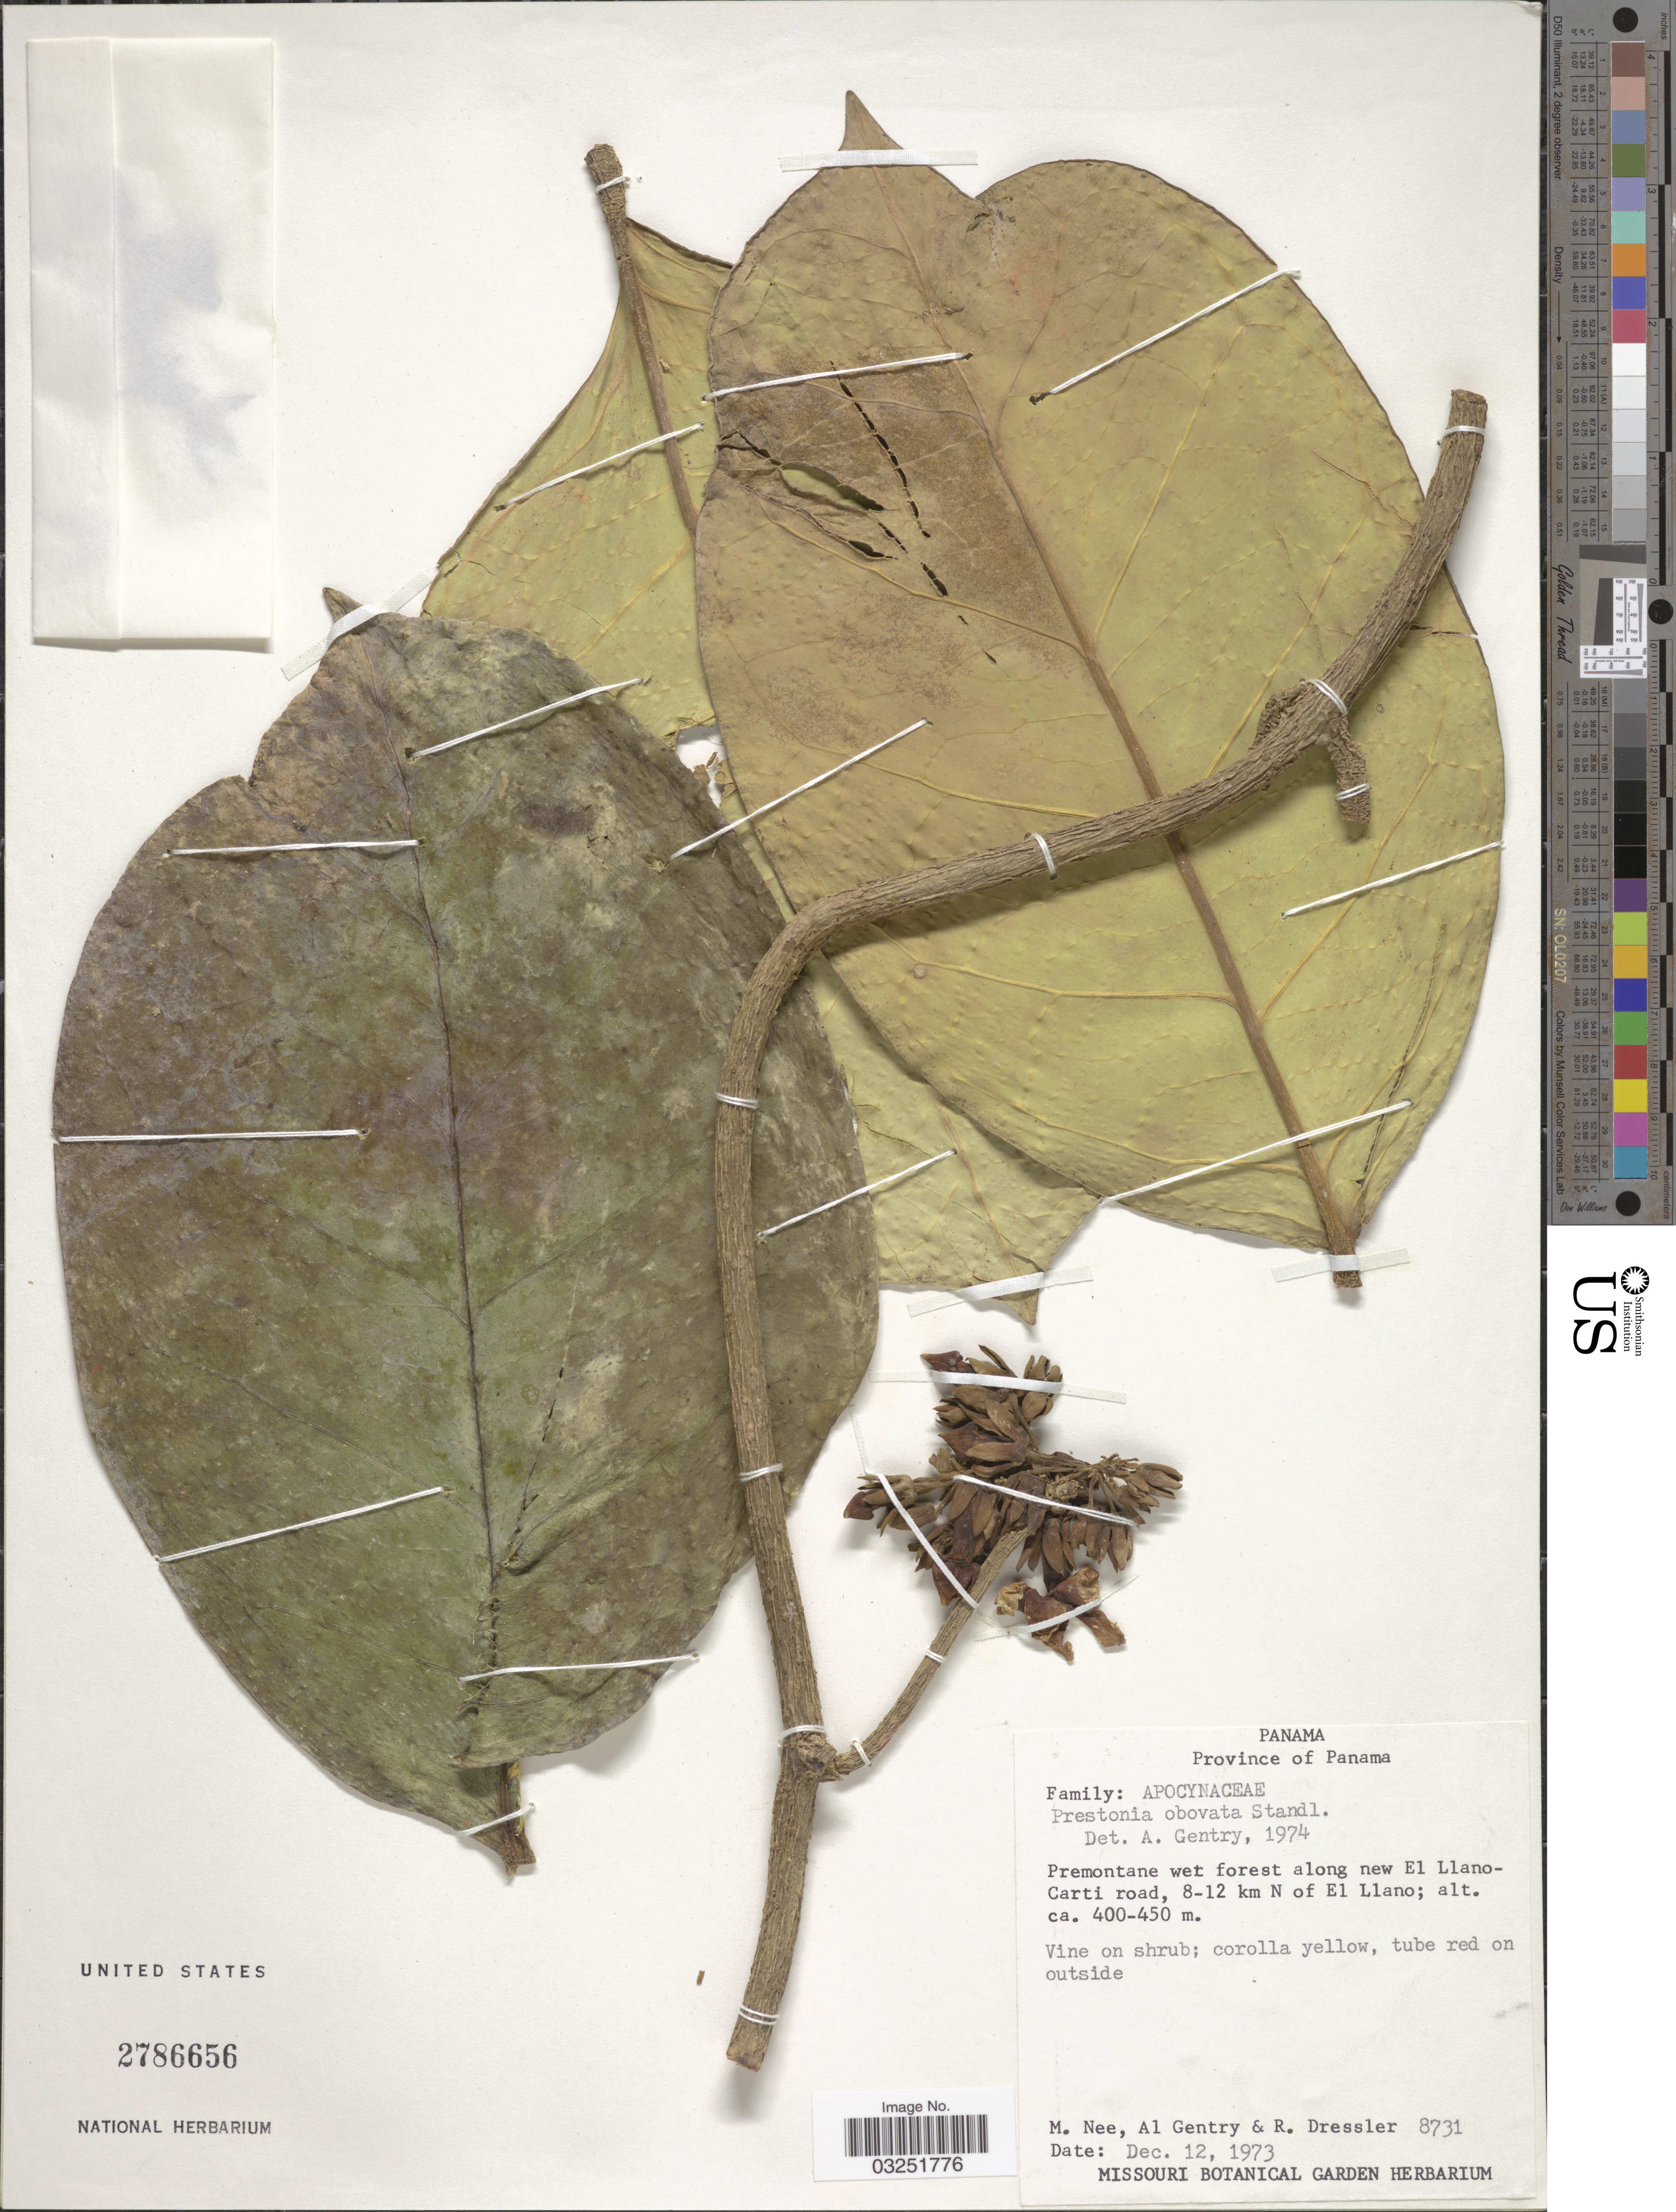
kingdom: Plantae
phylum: Tracheophyta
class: Magnoliopsida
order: Gentianales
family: Apocynaceae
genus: Prestonia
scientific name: Prestonia obovata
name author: Standl.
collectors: M. Nee, A. H. Gentry & R. Dressler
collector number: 8731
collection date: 1973-12-12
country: Panama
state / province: Panamá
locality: Province of Panama, Premontane wet forest along new El Llano-Carti road, 8-12 km N of Ellano.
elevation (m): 400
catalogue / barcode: US 2786656